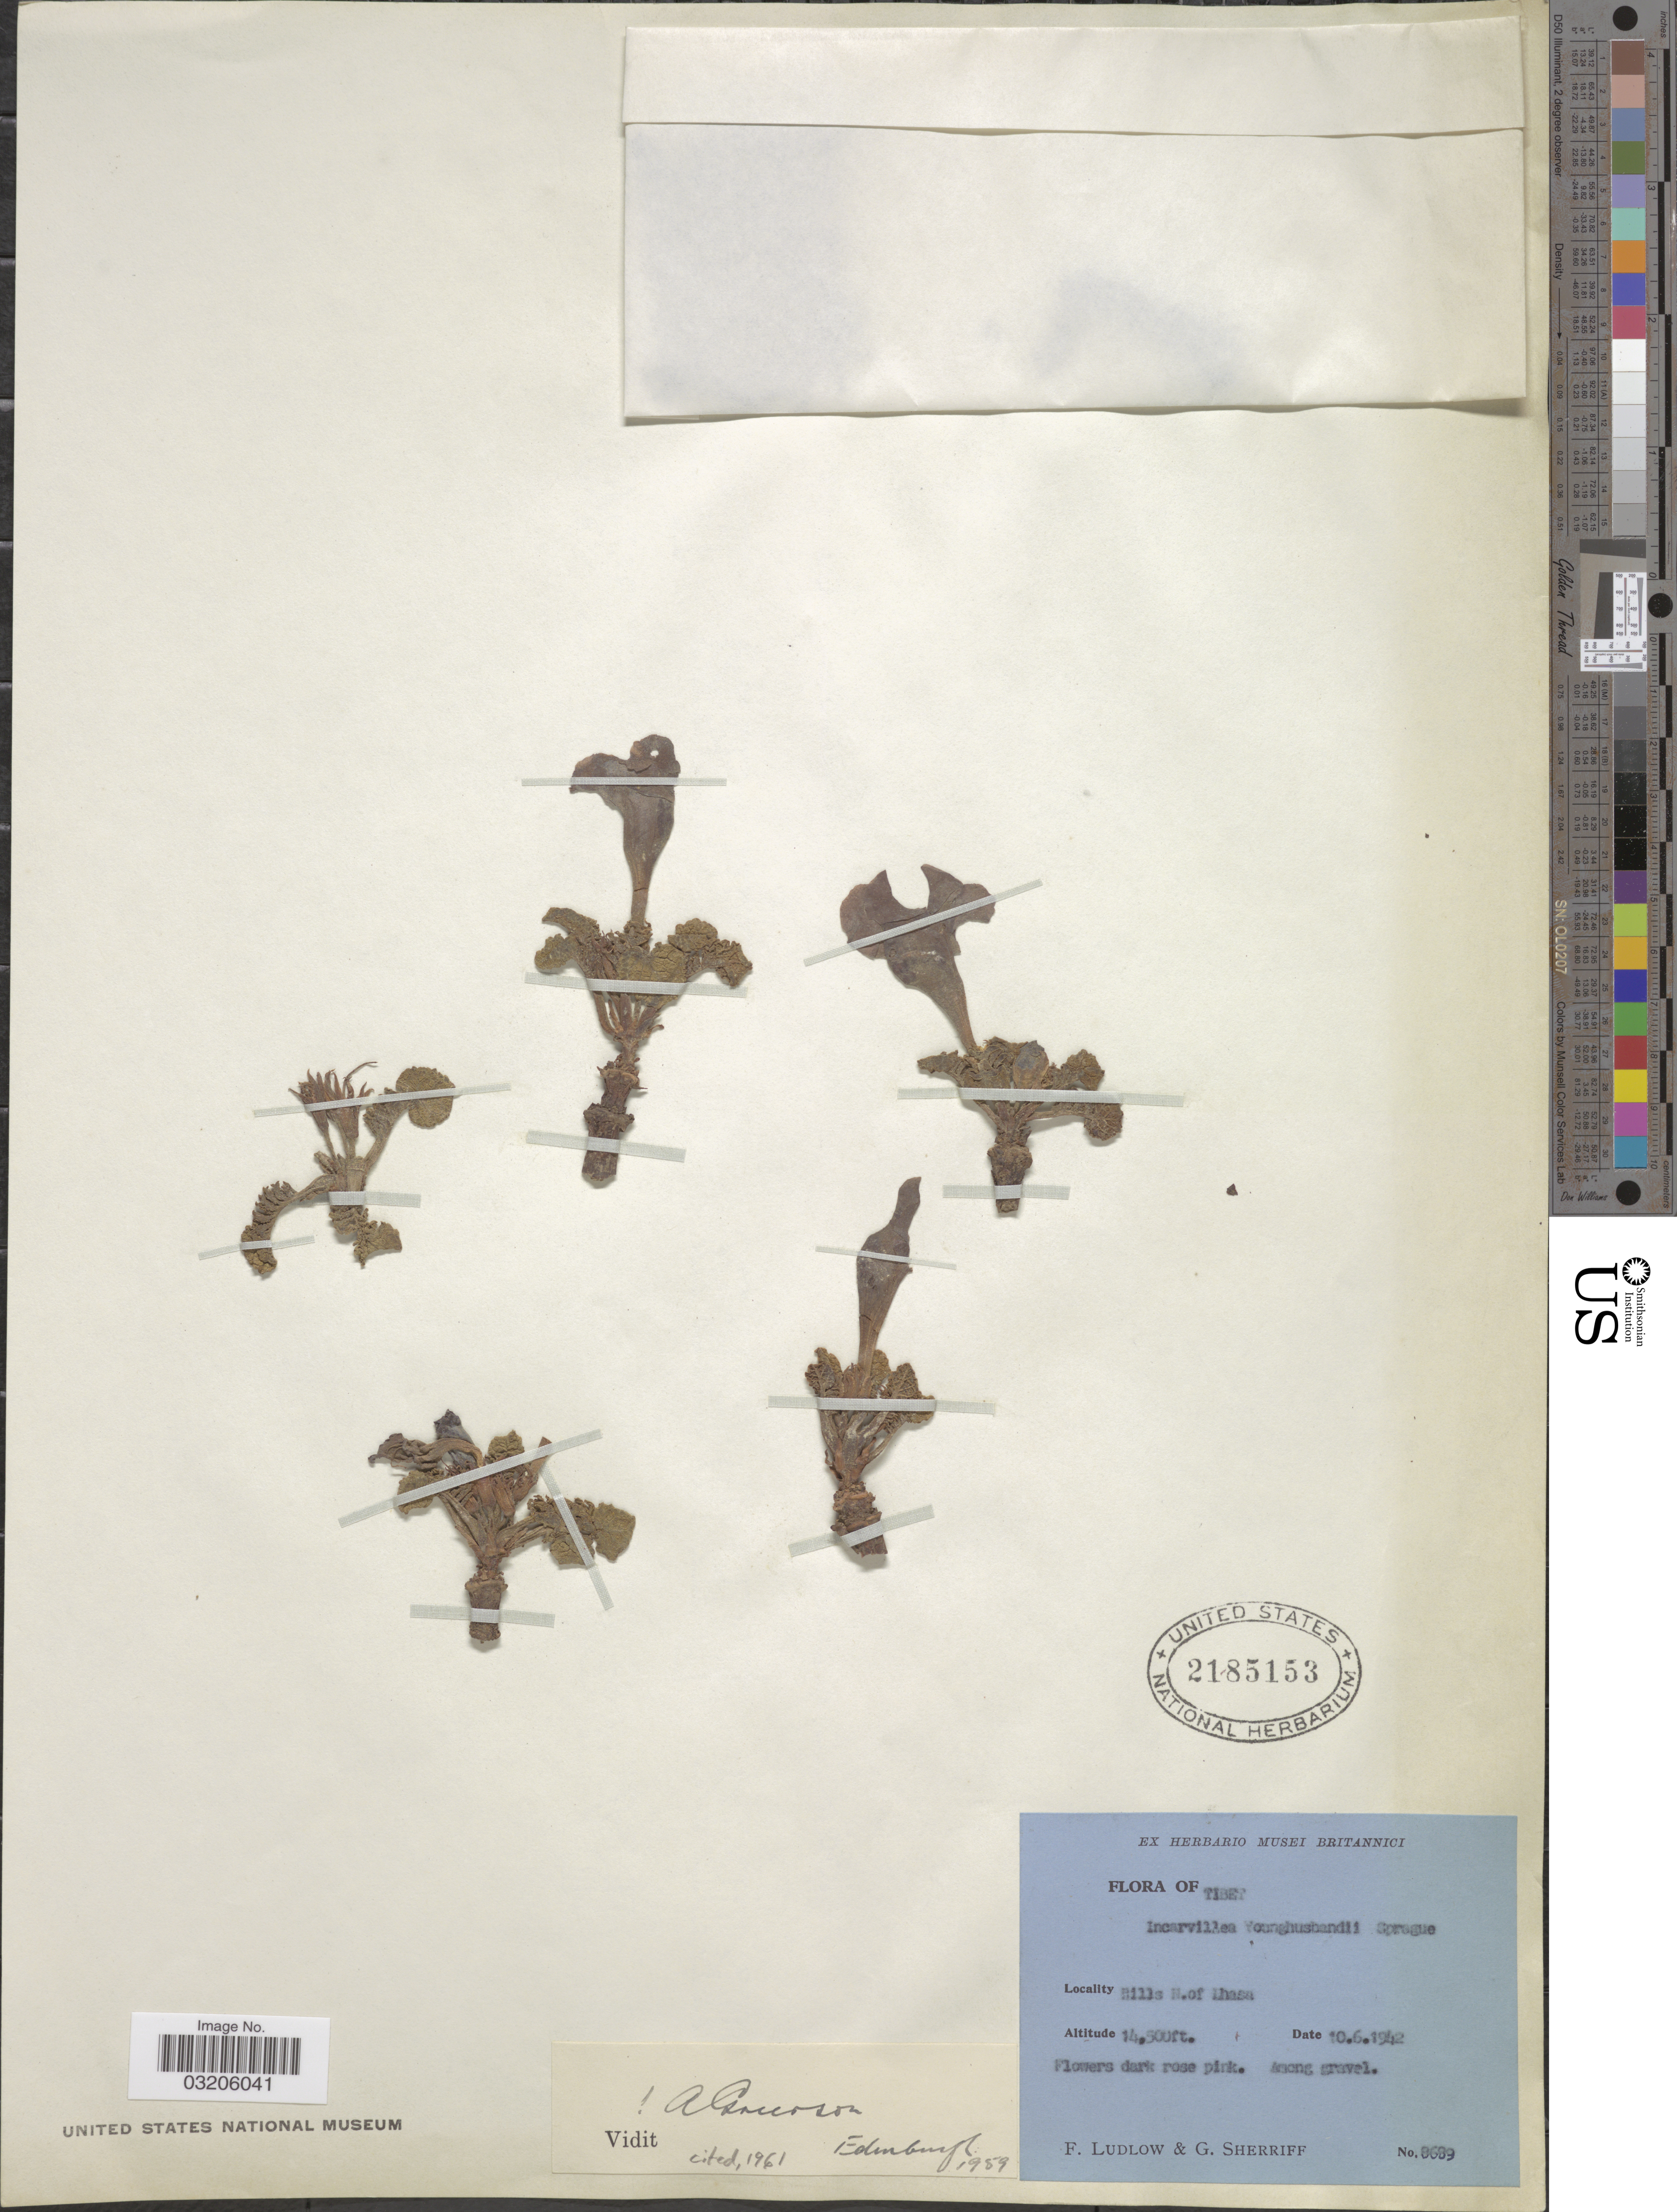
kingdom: Plantae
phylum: Tracheophyta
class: Magnoliopsida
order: Lamiales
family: Bignoniaceae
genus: Incarvillea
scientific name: Incarvillea younghusbandii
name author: Sprague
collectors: F. Ludlow & G. Sherrif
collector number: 8689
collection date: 1942-06-10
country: China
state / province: Xizang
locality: Tibet. Hills N. of Ihasa.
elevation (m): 4420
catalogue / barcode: US 2185153